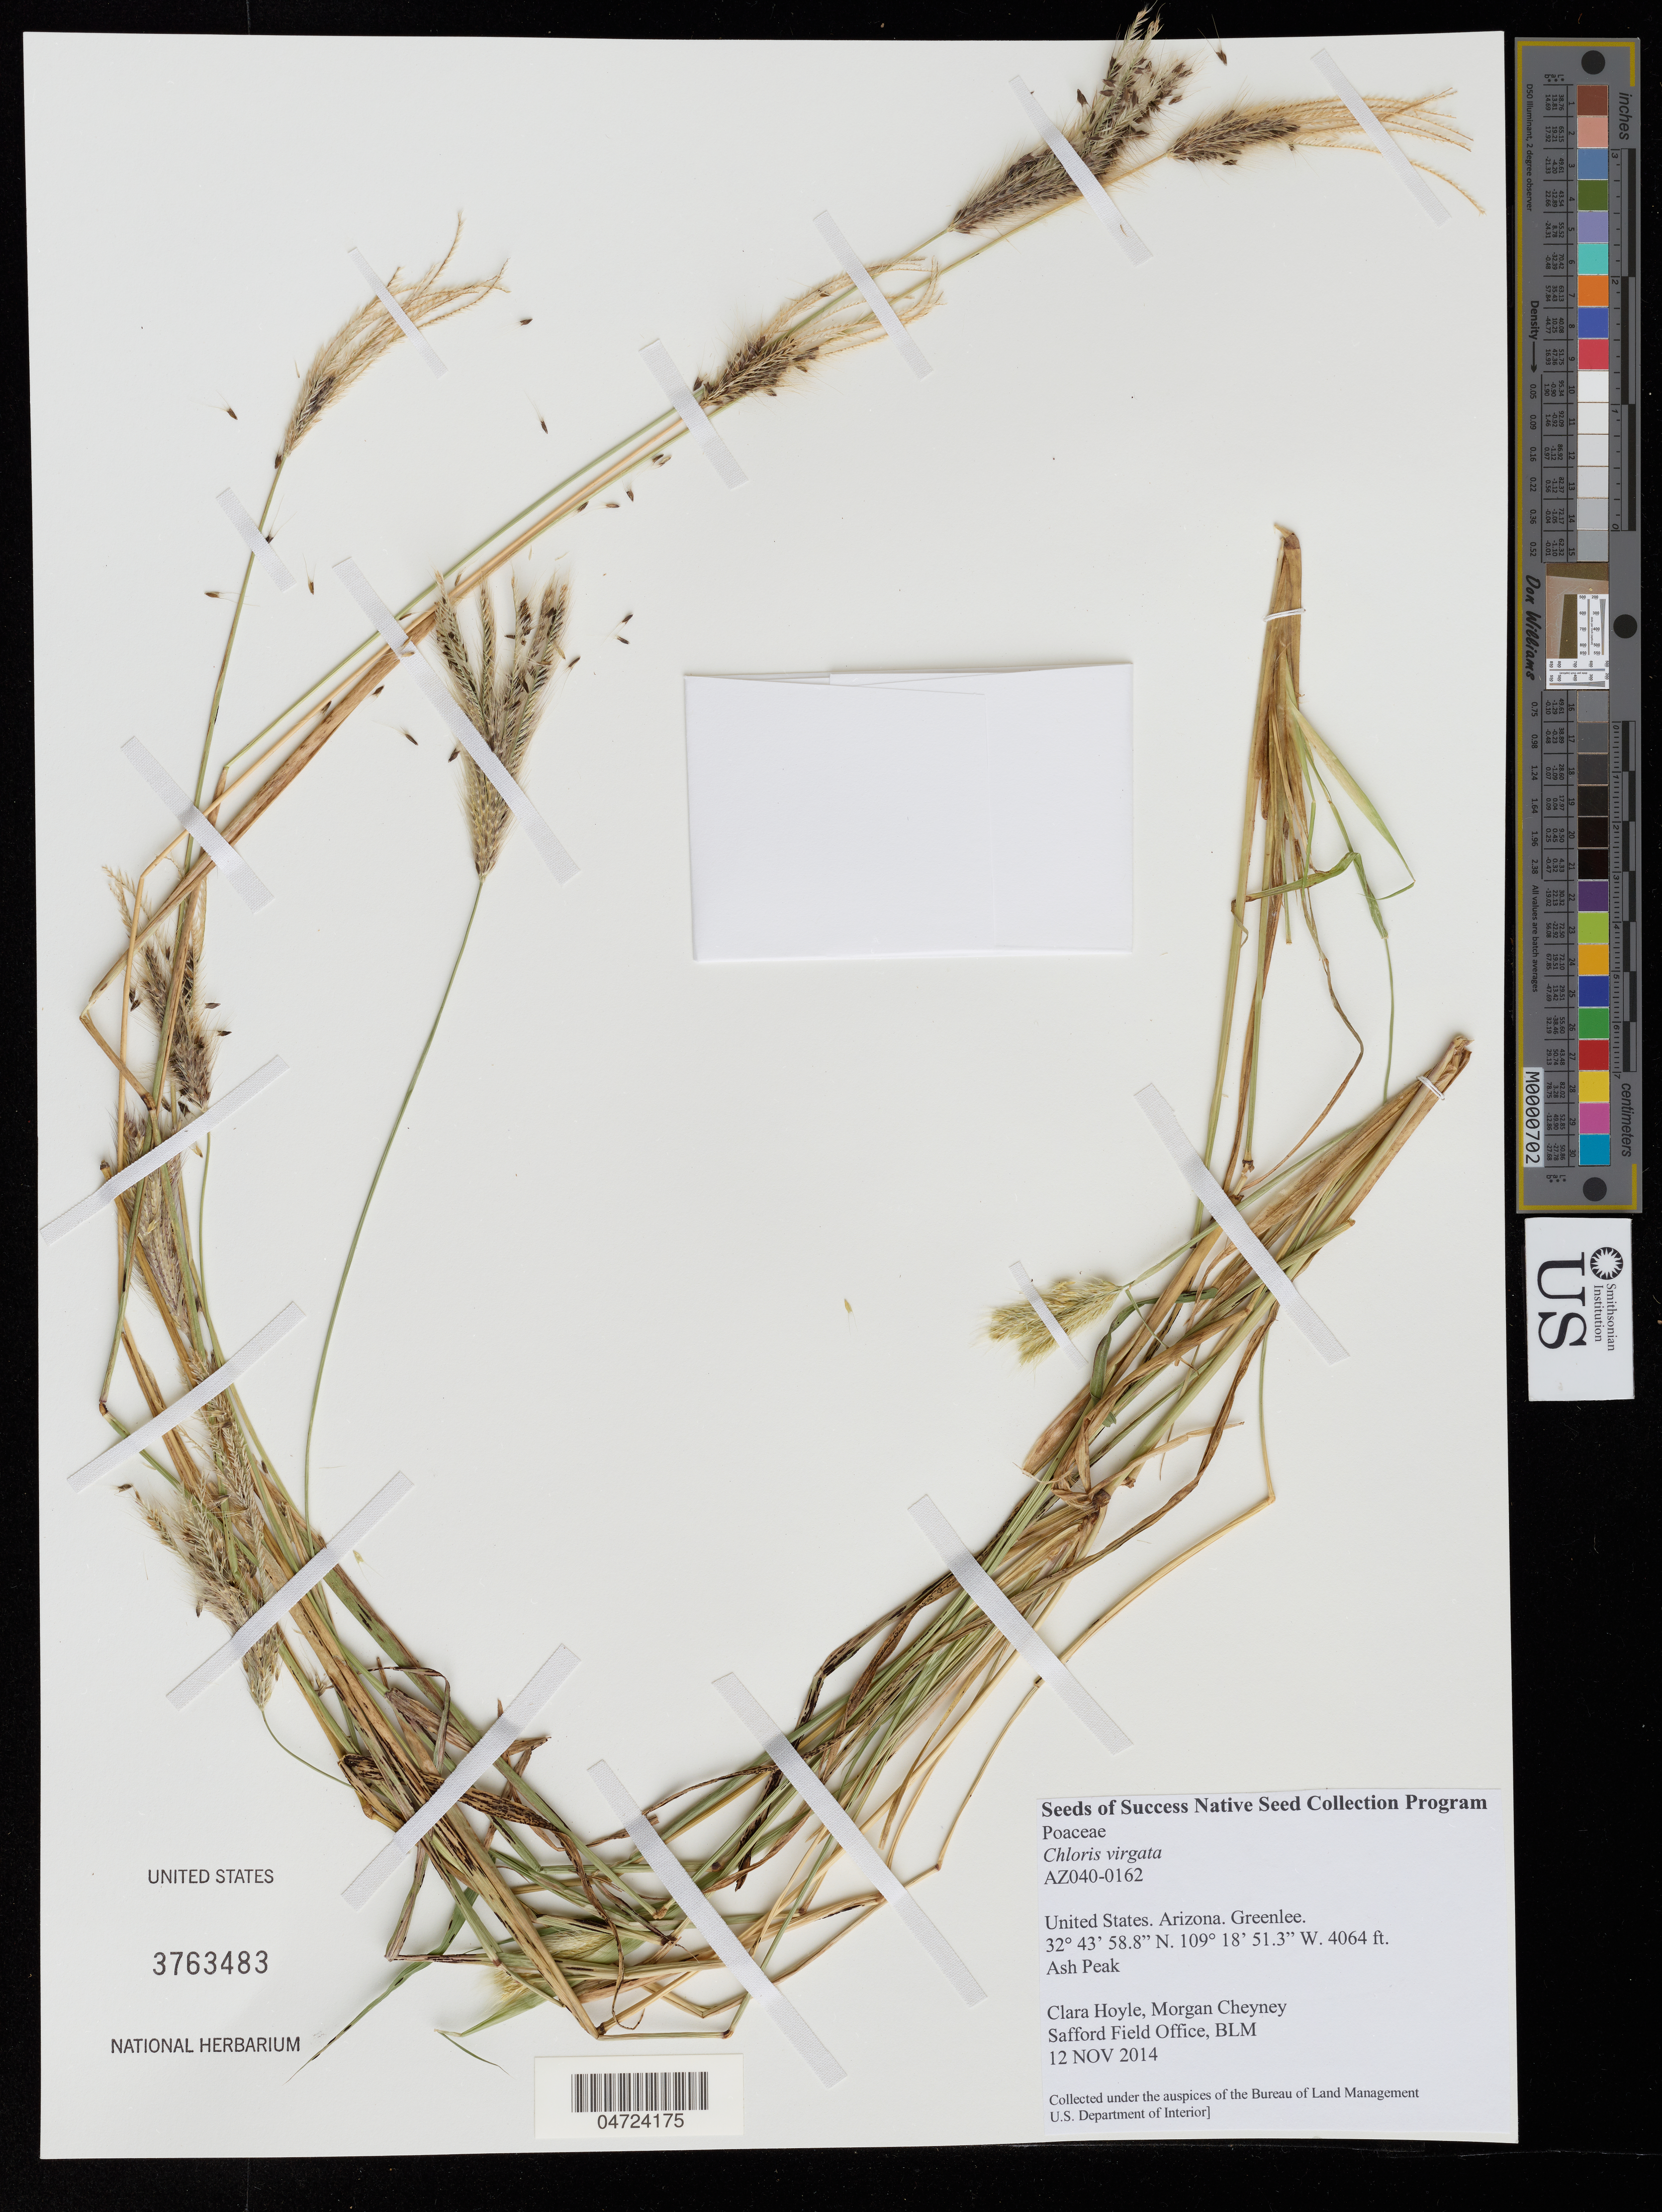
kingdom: Plantae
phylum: Tracheophyta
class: Liliopsida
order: Poales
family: Poaceae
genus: Chloris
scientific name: Chloris virgata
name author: Sw.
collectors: C. Hoyle & M. Cheyney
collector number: AZ040-0162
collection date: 2014-11-12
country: United States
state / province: Arizona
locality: Greenlee. Ash Peak.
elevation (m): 1239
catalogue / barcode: US 3763483